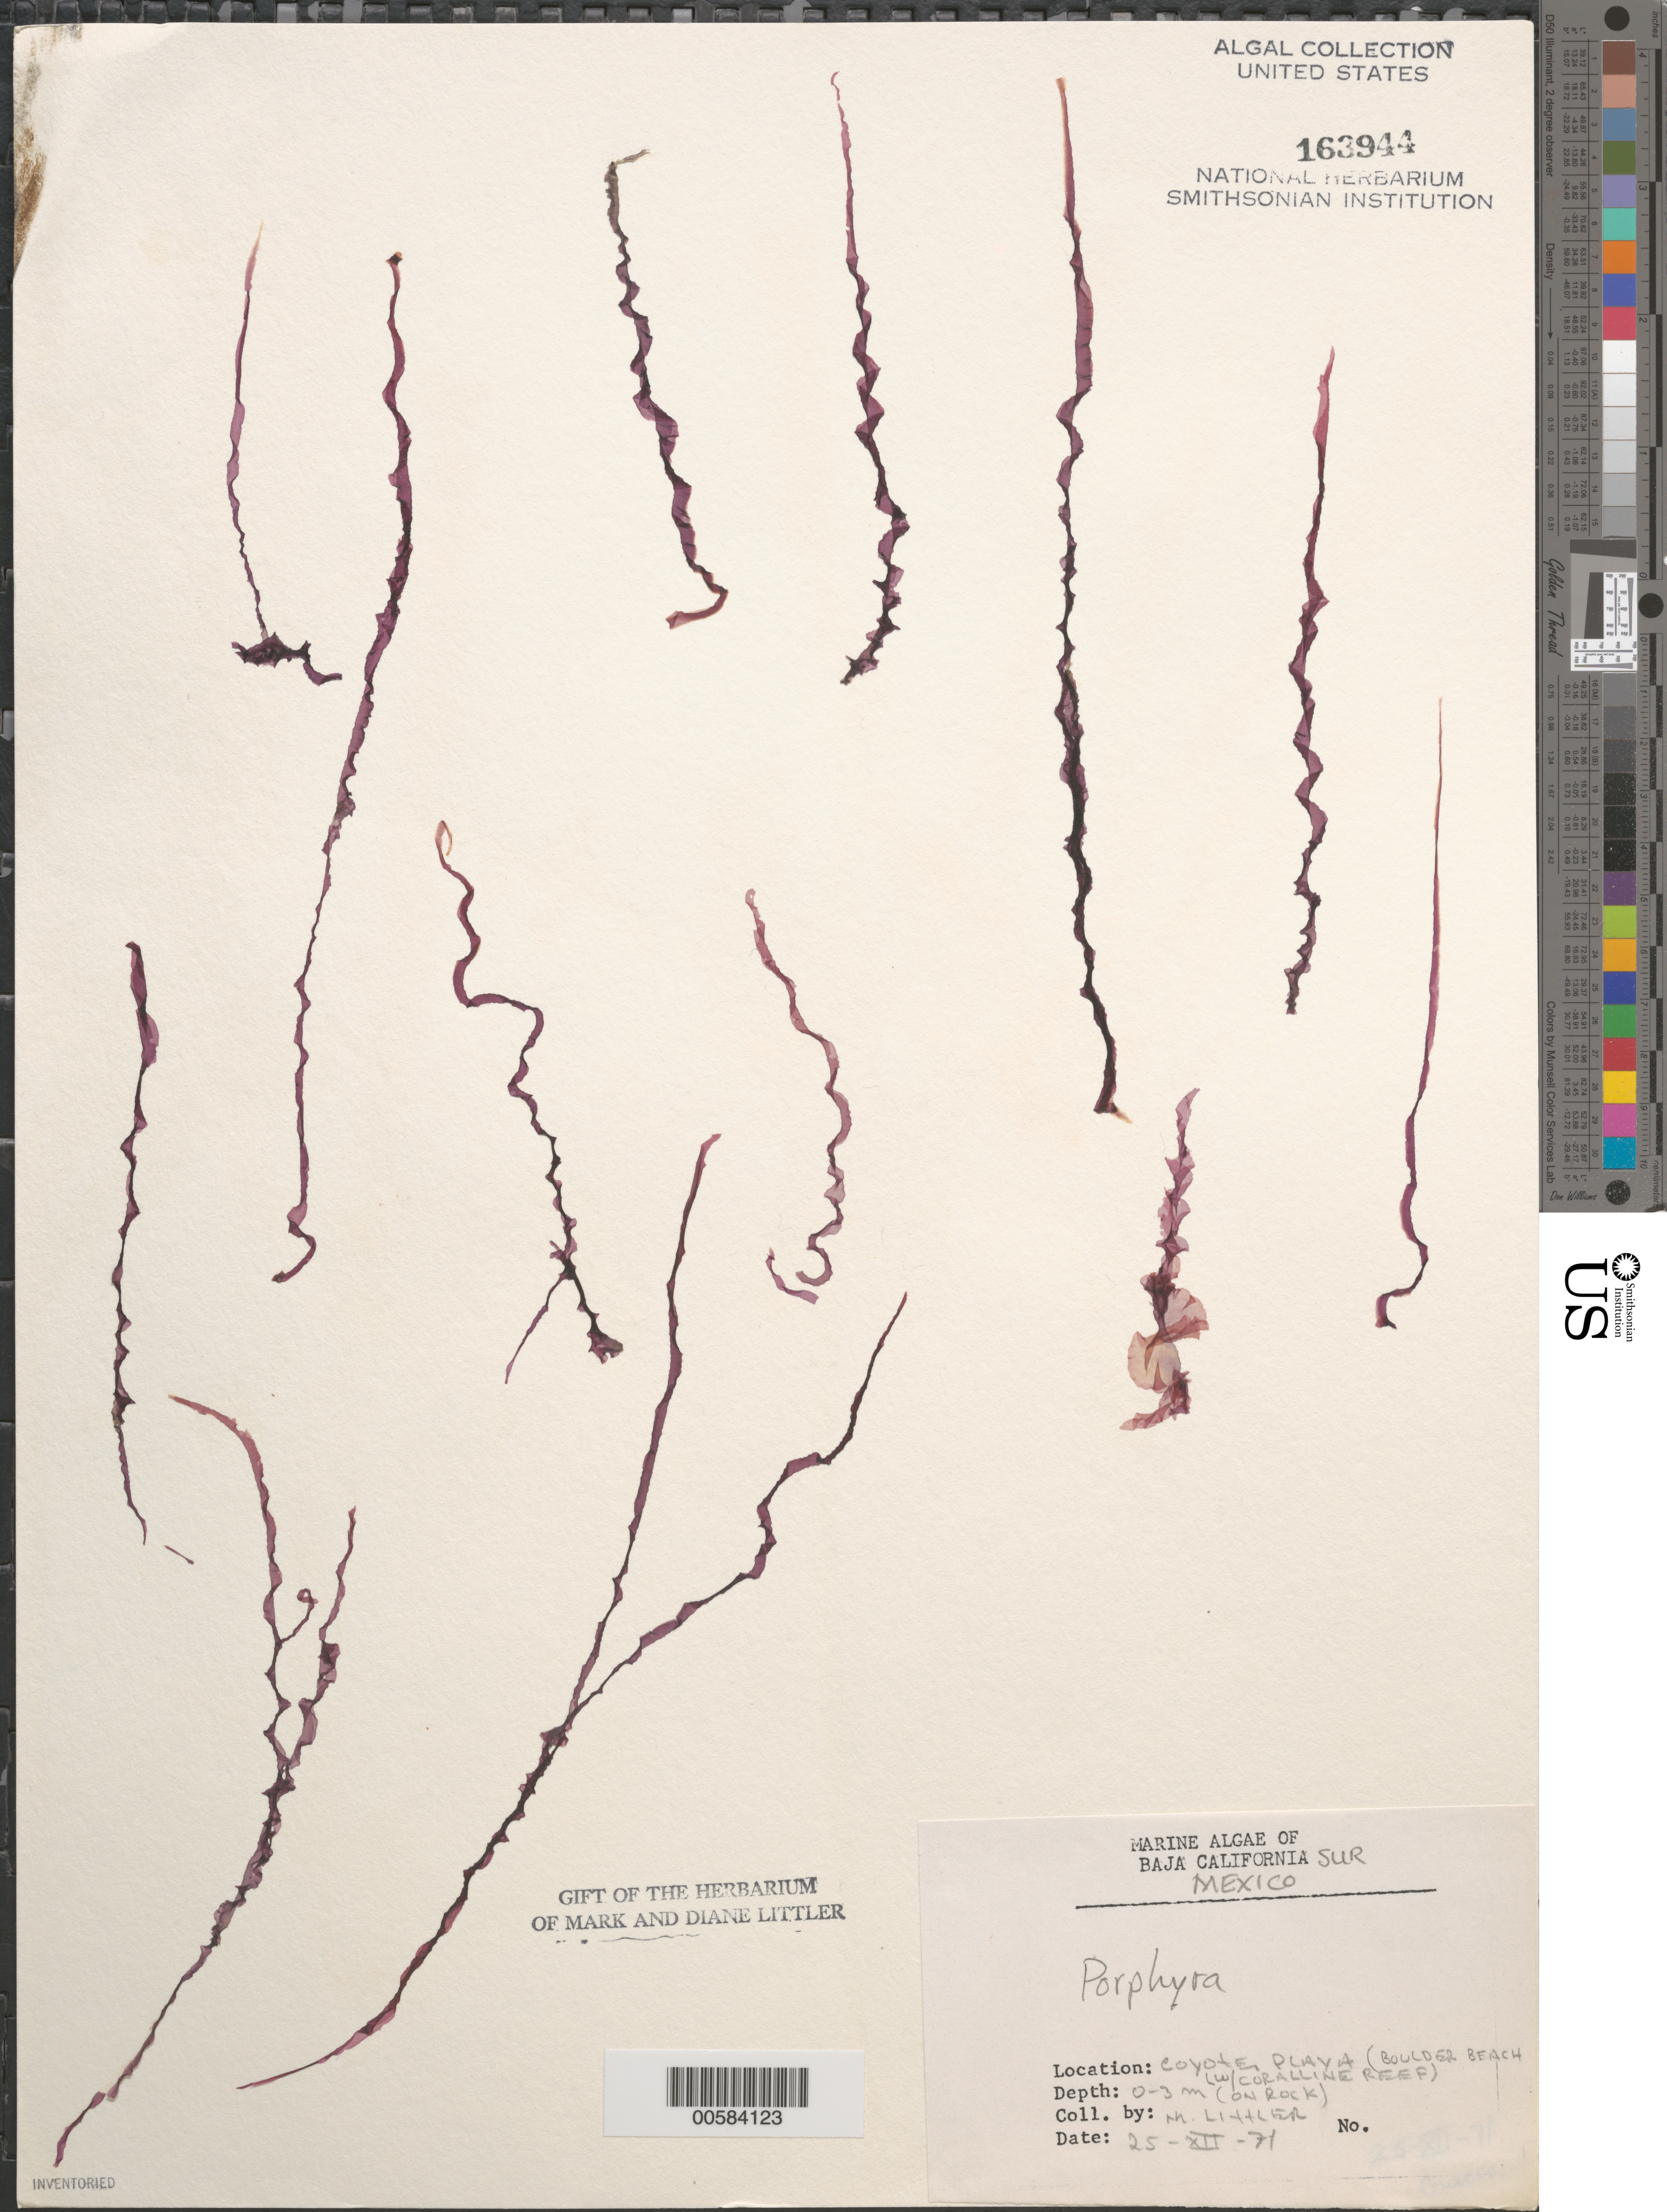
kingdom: Plantae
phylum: Rhodophyta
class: Bangiophyceae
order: Bangiales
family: Bangiaceae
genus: Porphyra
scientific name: Porphyra sp.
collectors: M. M. Littler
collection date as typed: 25 Dec 1971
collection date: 1971-12-25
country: Mexico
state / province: Baja California Sur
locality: Coyote Playa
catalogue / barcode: US 163944